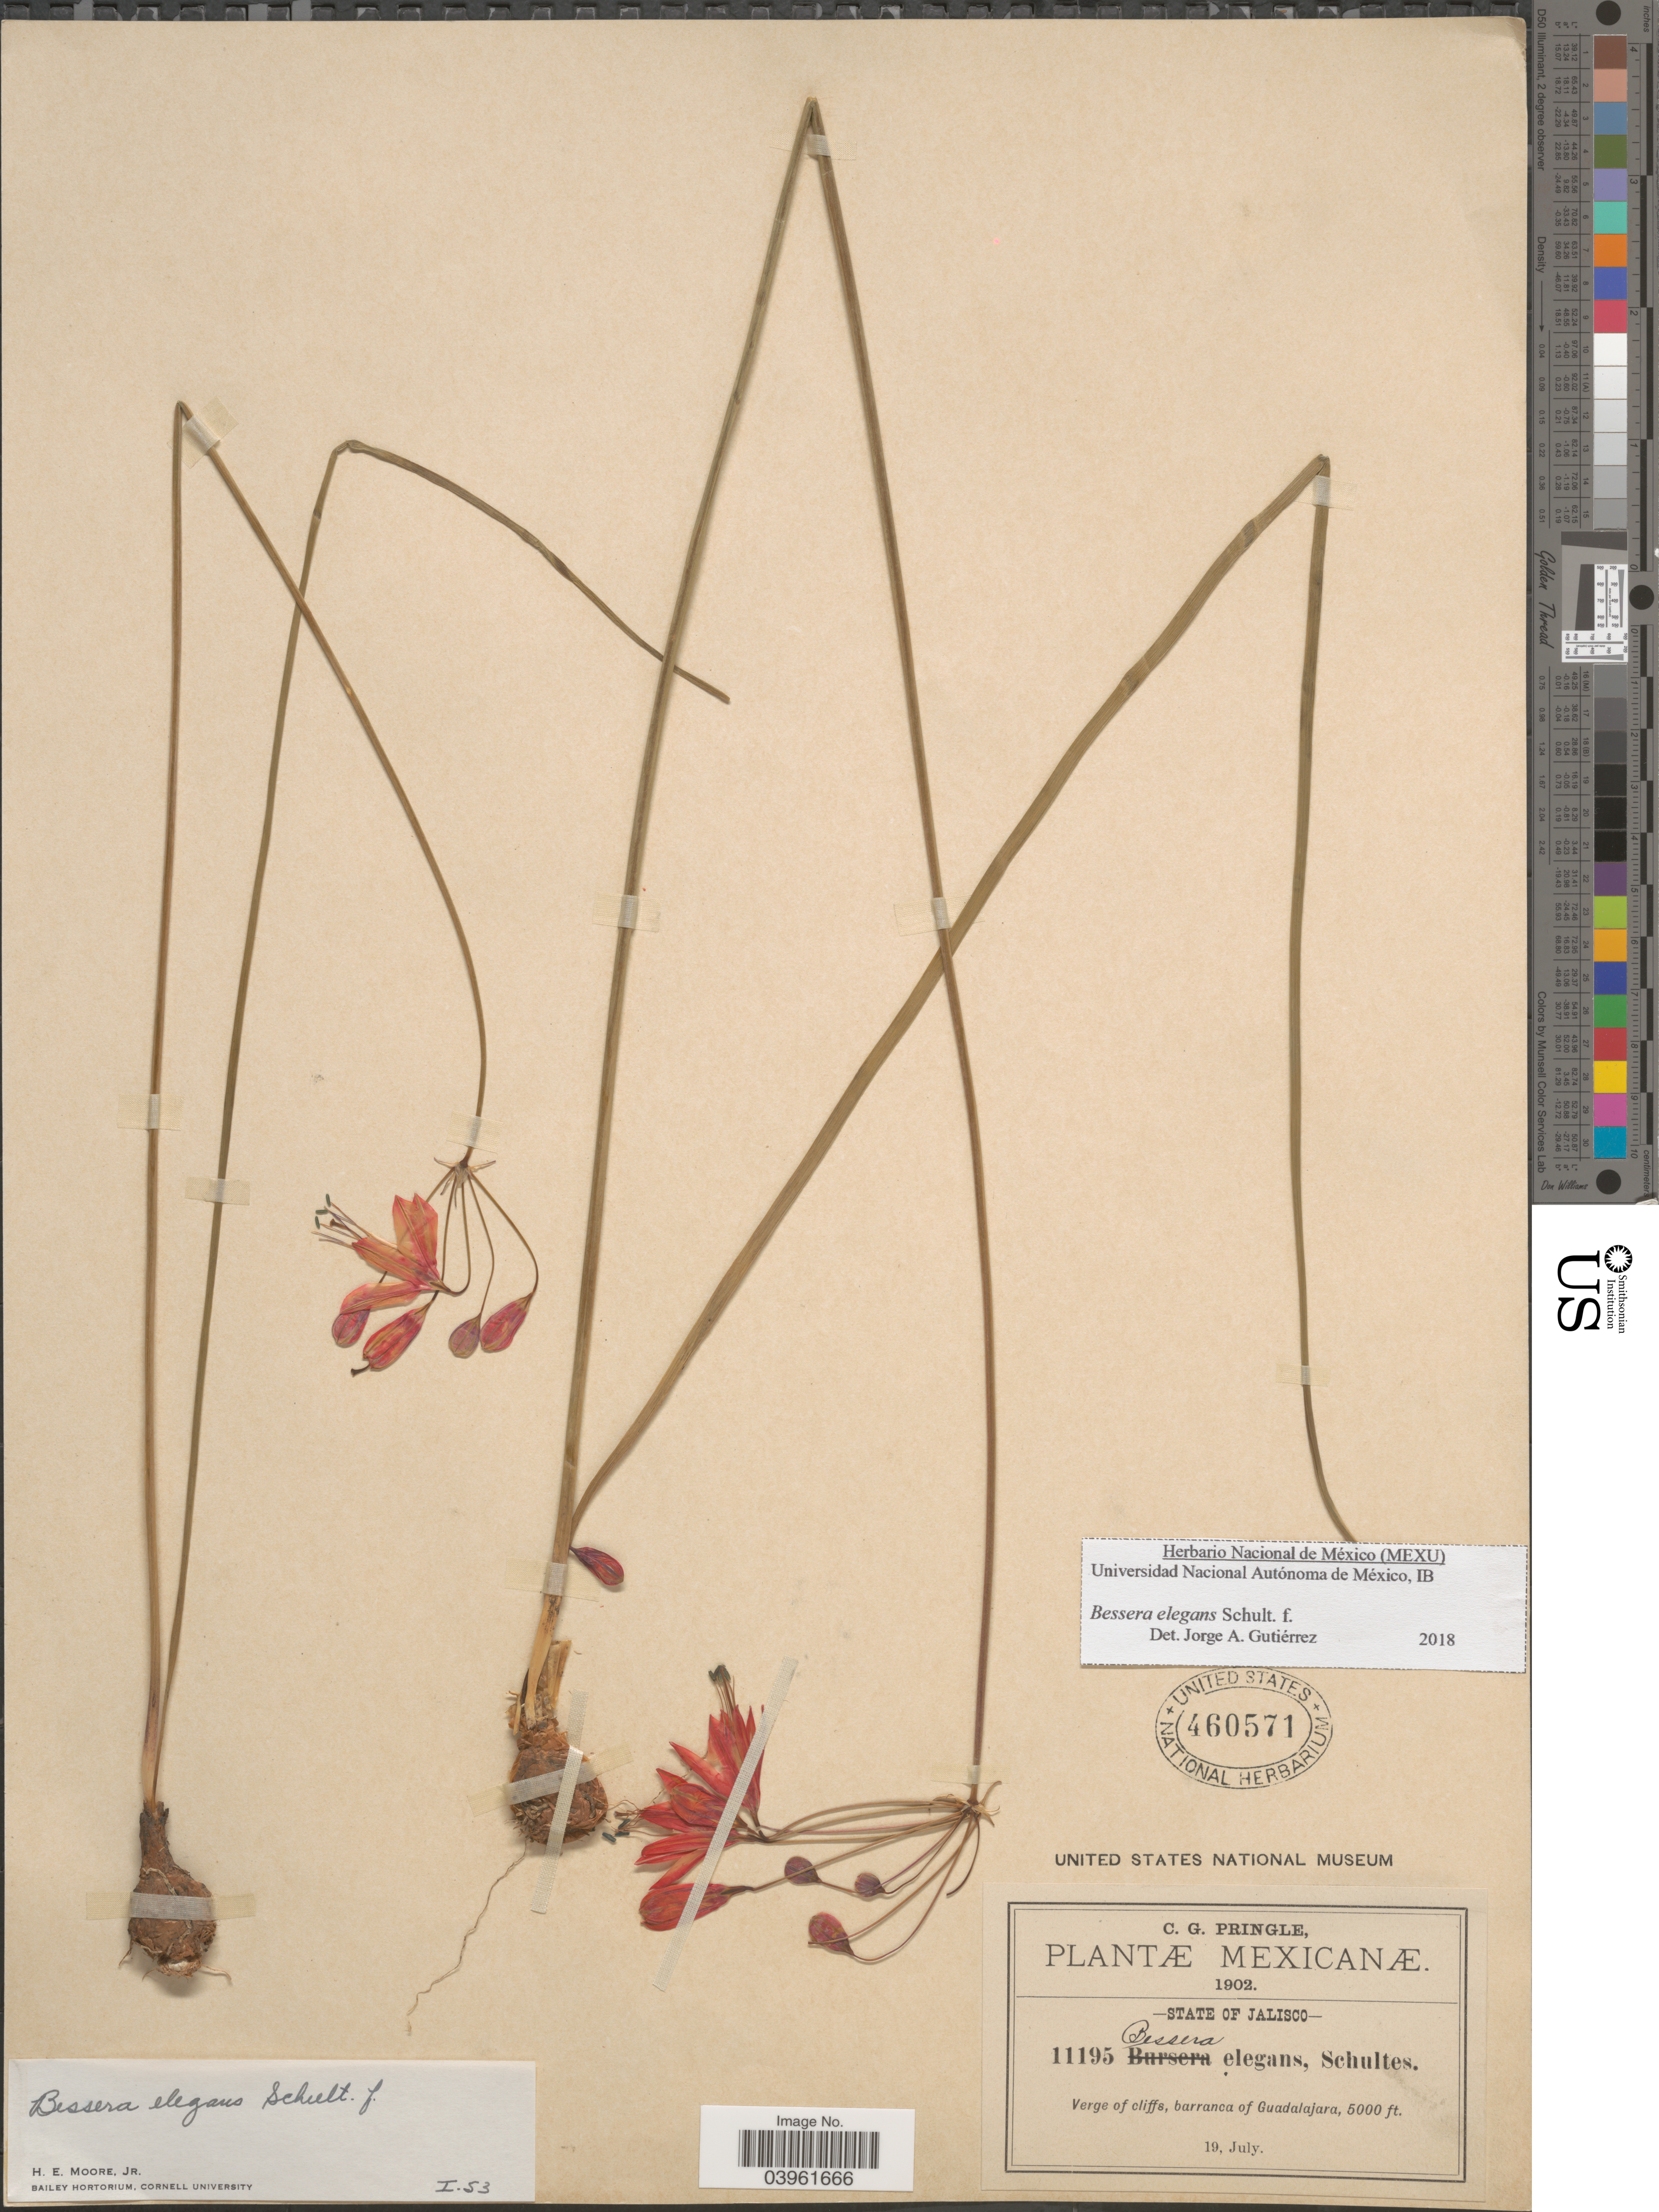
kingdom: Plantae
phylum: Tracheophyta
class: Liliopsida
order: Asparagales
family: Asparagaceae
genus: Bessera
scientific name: Bessera elegans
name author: Schult. f.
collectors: C. G. Pringle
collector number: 11195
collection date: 1902-07-19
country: Mexico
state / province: Jalisco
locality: Verge of cliffs, barranca of Guadalajara.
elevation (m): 1524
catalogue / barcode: US 460571